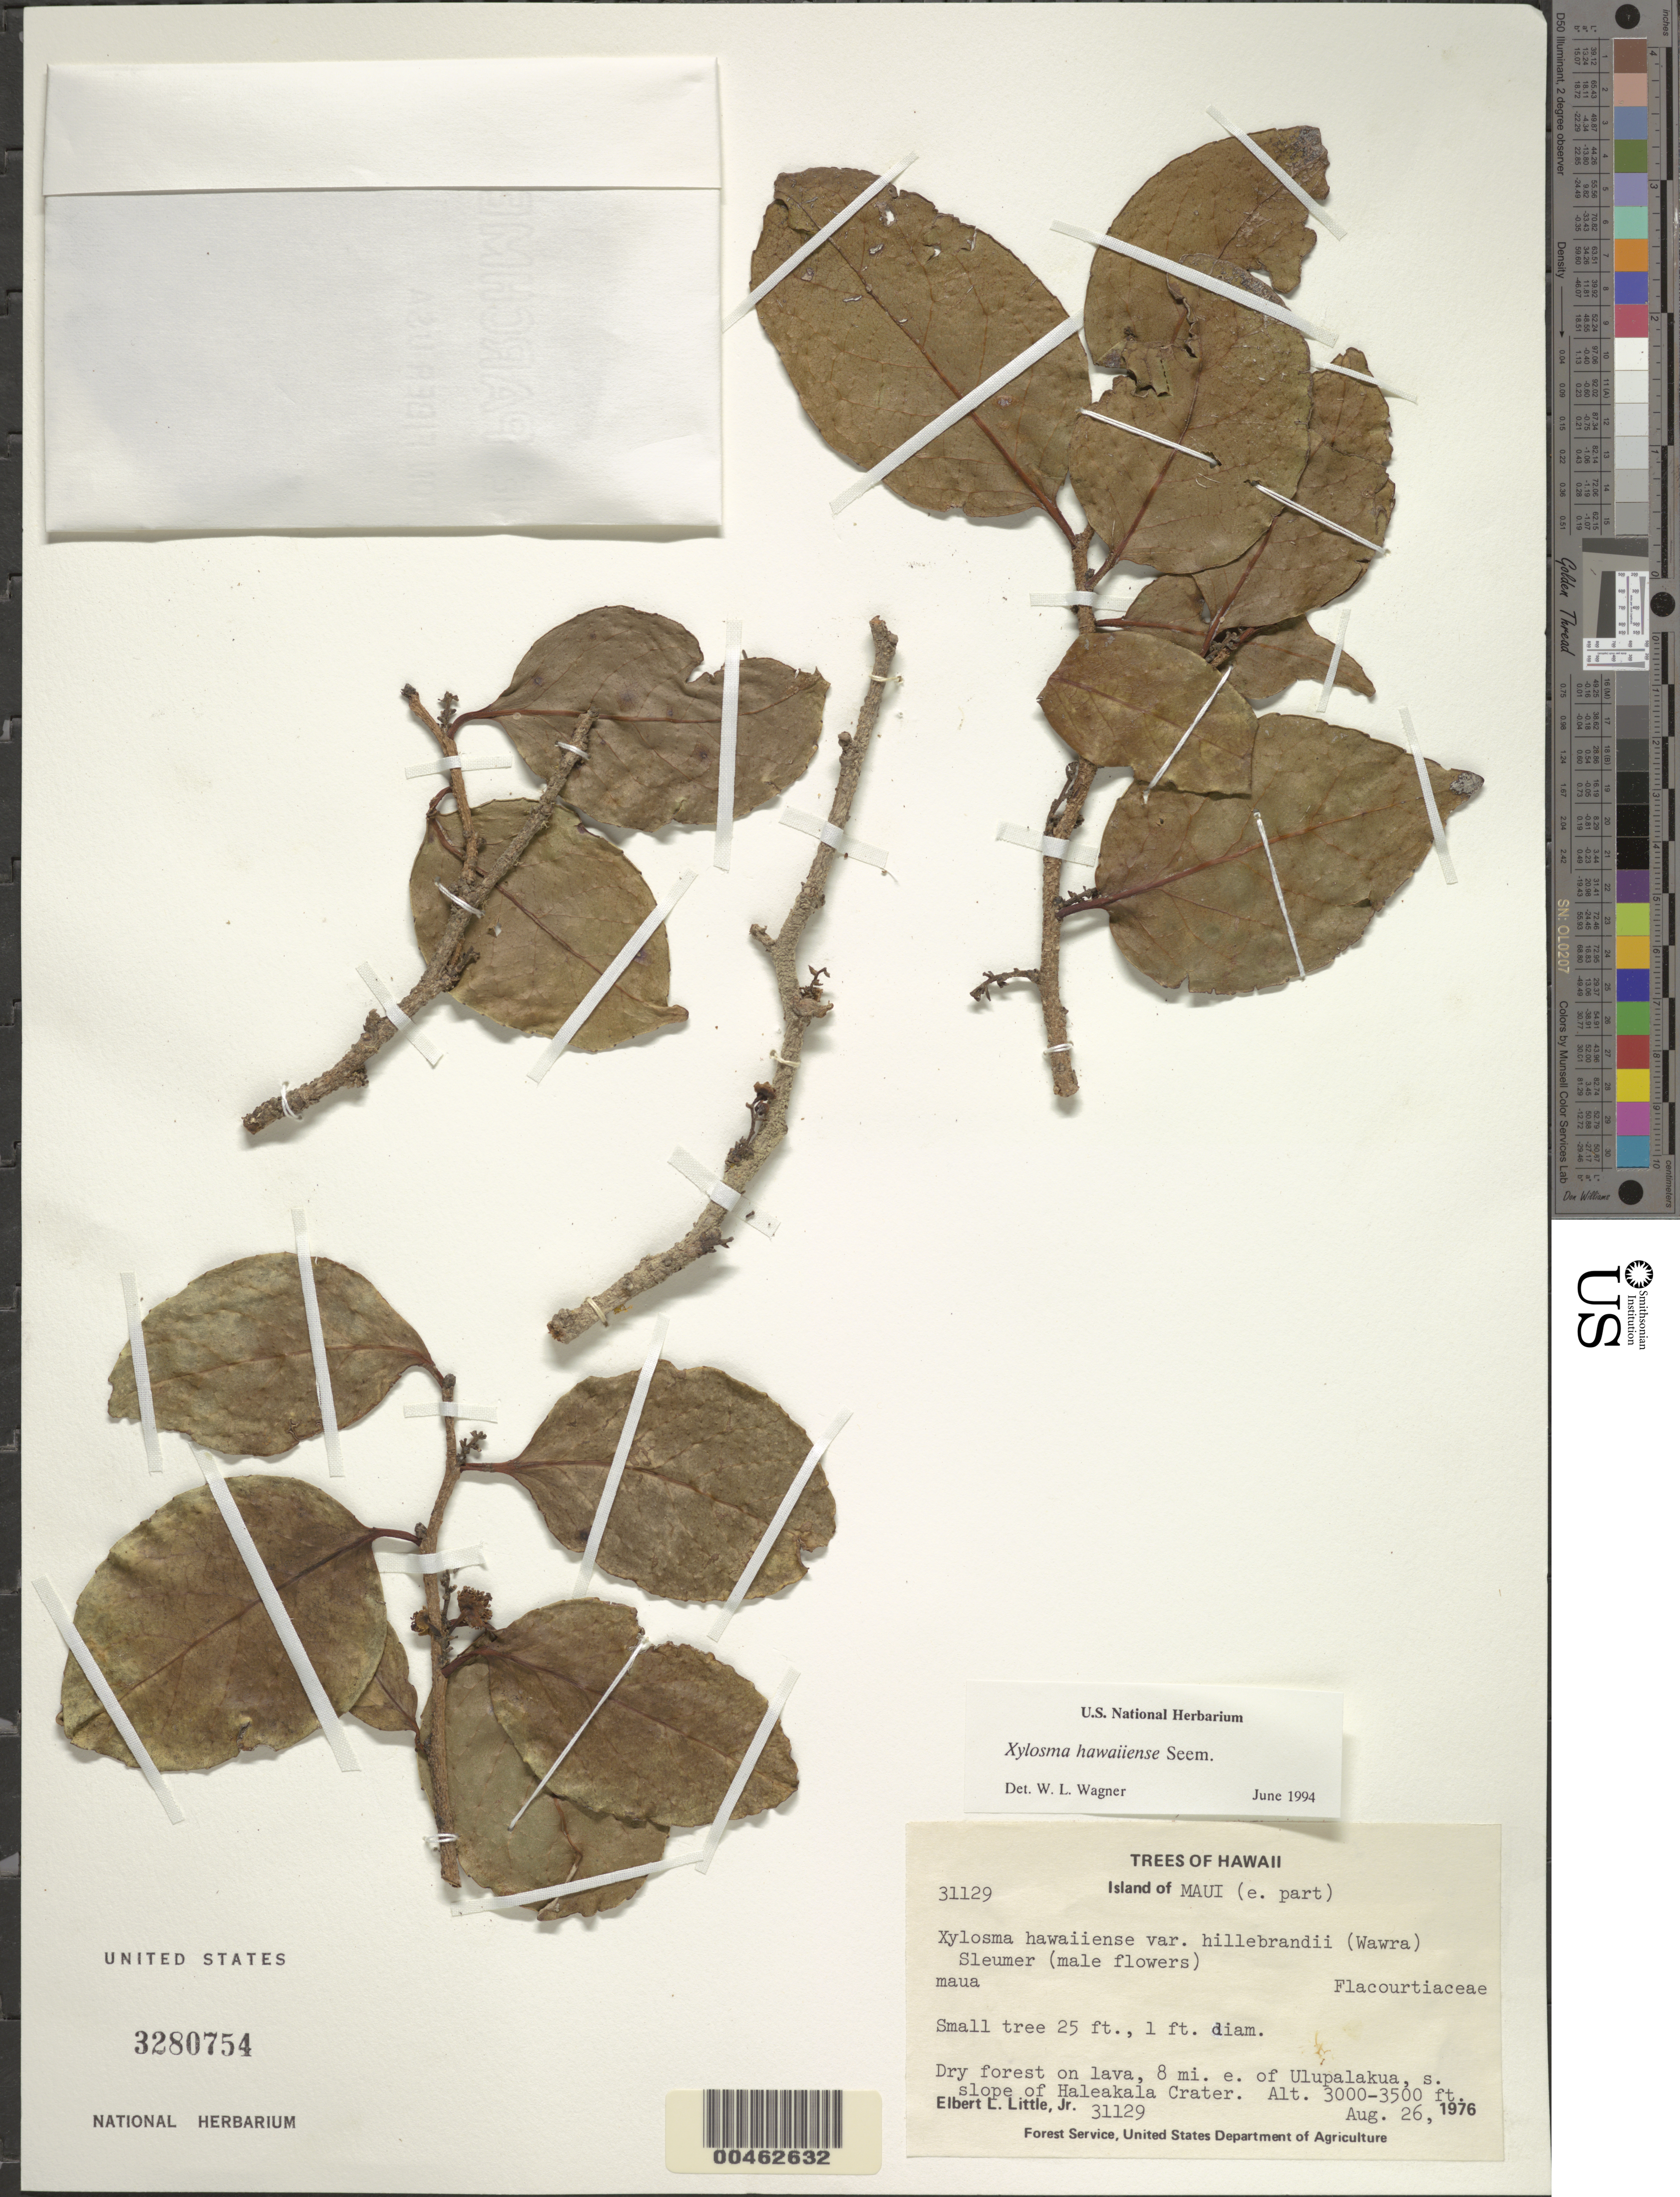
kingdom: Plantae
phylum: Tracheophyta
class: Magnoliopsida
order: Malpighiales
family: Salicaceae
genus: Xylosma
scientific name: Xylosma hawaiensis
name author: Seem.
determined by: Wagner, W. L., (BOT), Smithsonian Institution - National Museum of Natural History (UNITED STATES)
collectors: E. L. Little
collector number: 31129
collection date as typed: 26 Aug 1976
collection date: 1976-08-26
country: United States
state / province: Hawaii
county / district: Maui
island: Maui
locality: E part of Maui, 8 mi E of Ulupalakua, S slope of Haleakala Crater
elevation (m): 914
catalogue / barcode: US 3280754